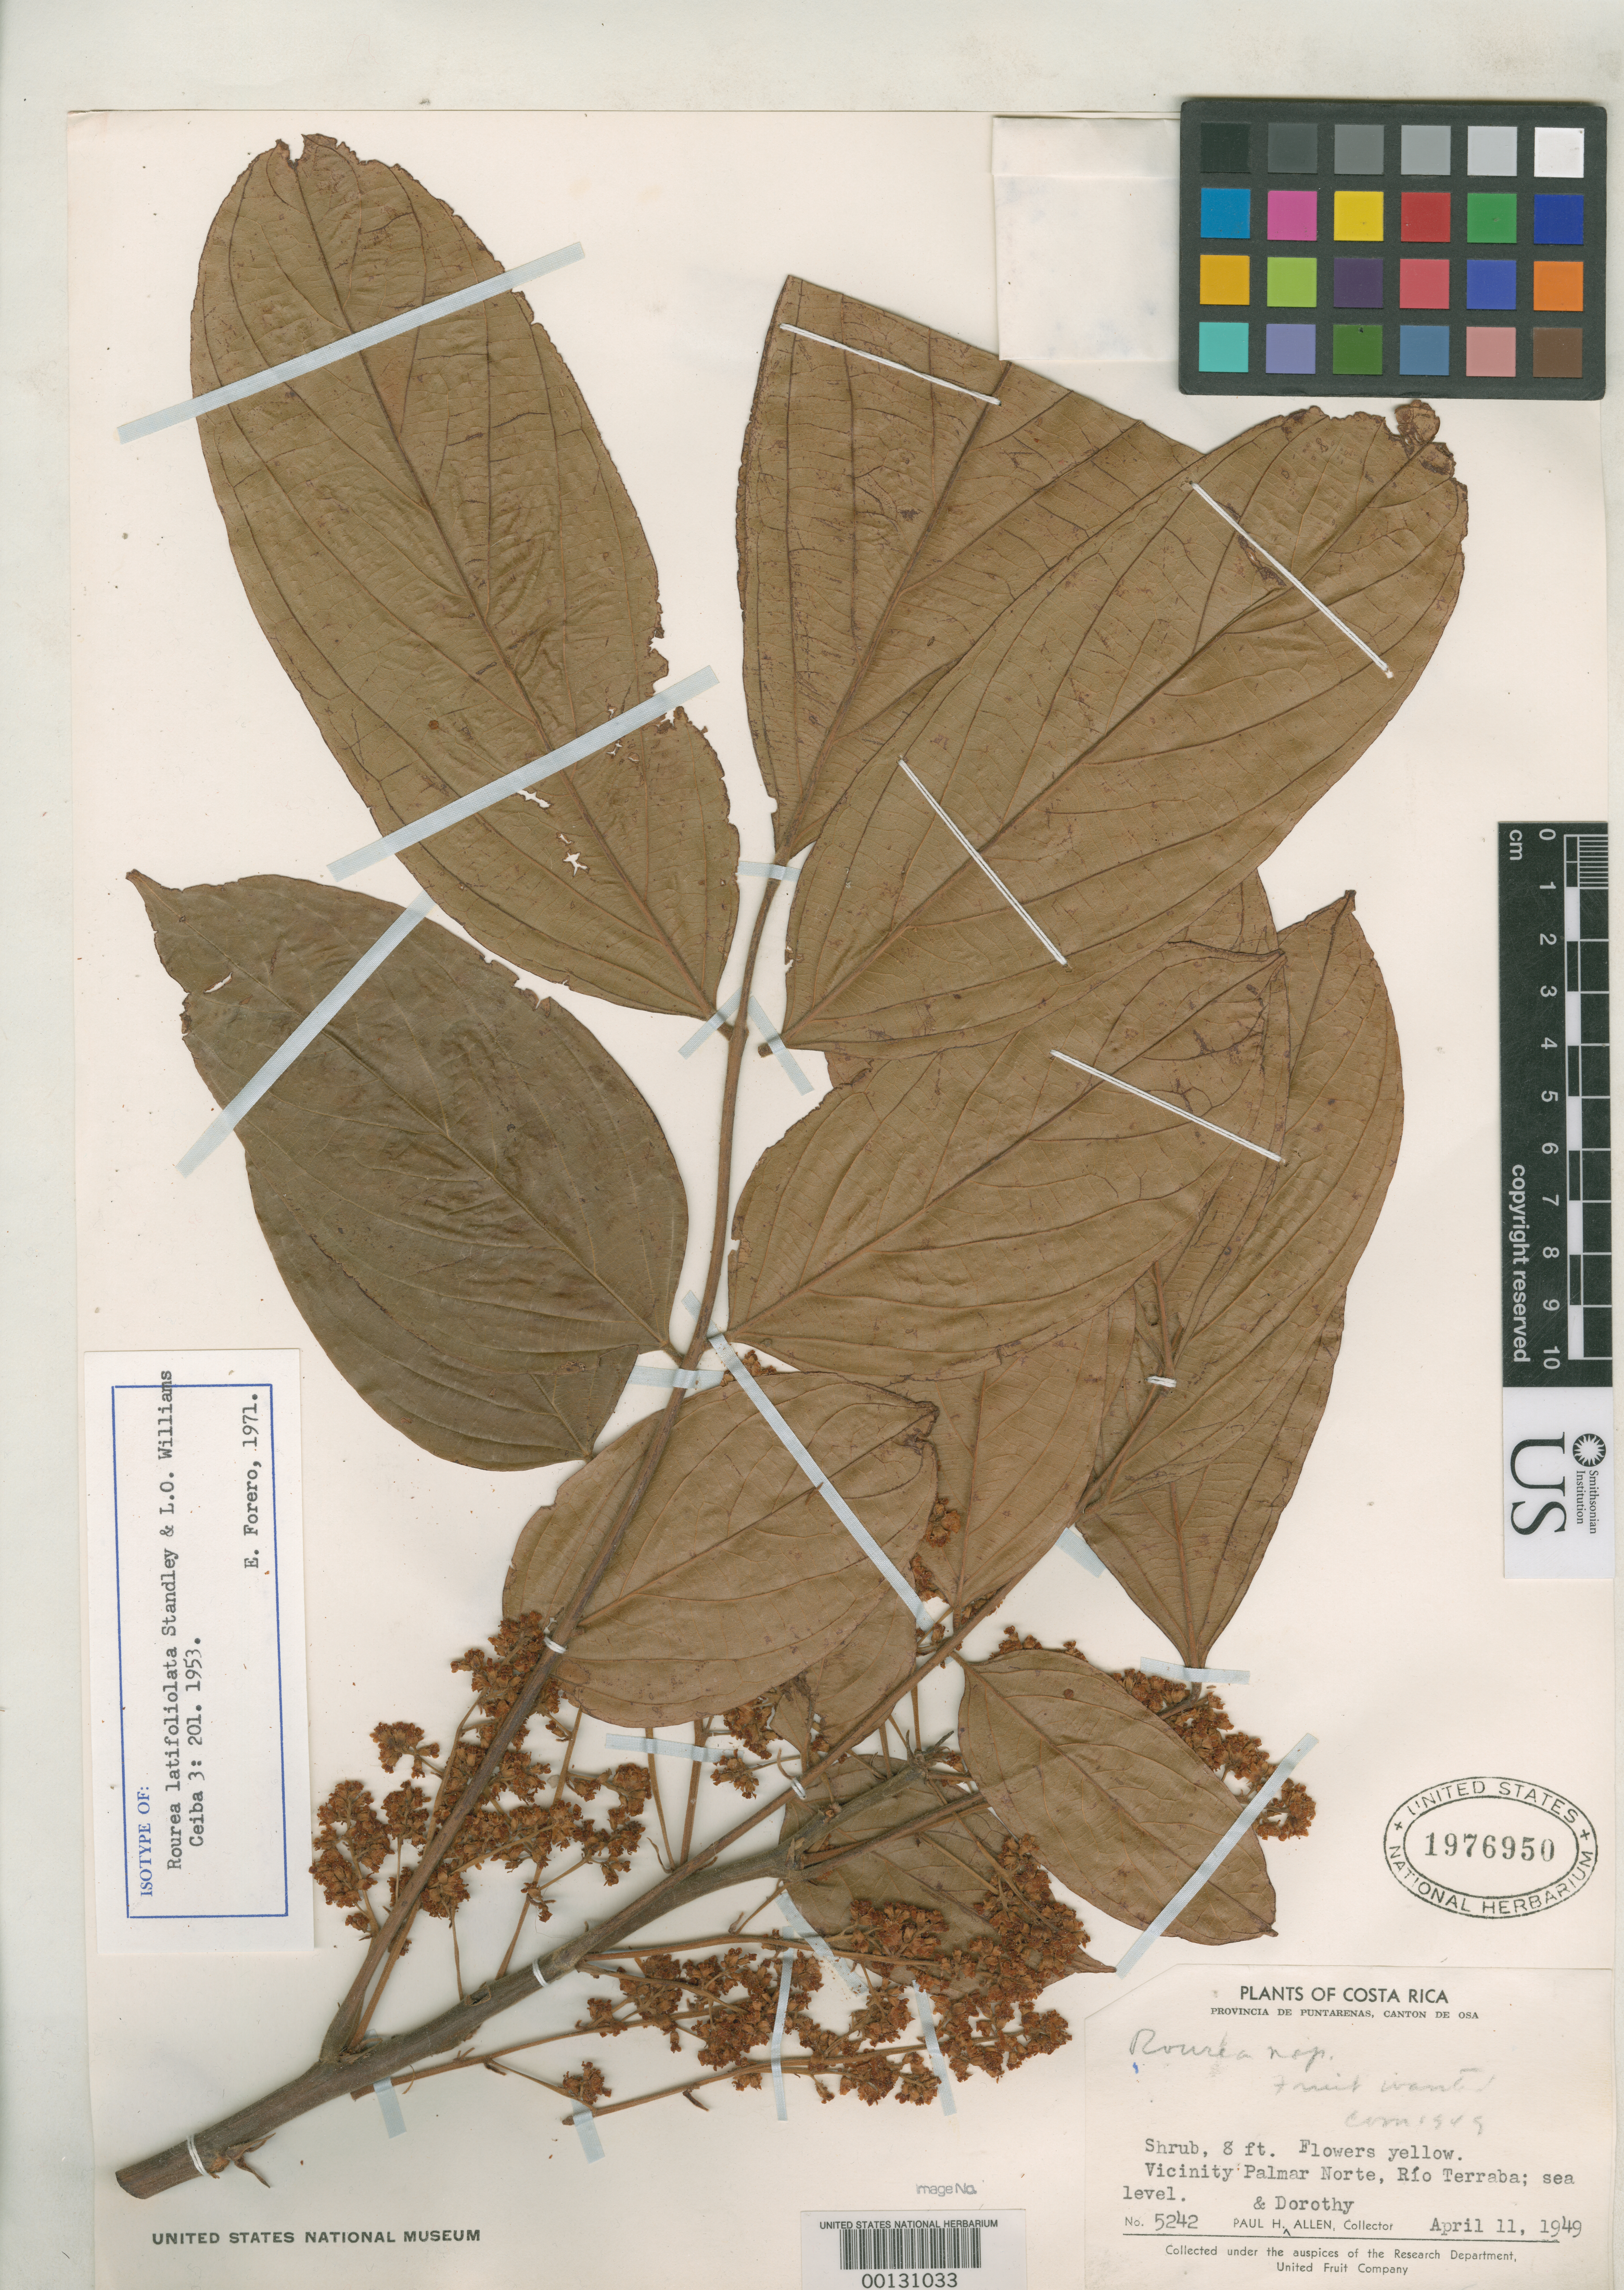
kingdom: Plantae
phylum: Tracheophyta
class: Magnoliopsida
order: Oxalidales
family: Connaraceae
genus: Rourea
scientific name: Rourea latifoliolata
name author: Standl. & L.O. Williams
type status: Isotype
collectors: P. H. Allen & D. O. Allen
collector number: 5242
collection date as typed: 11 Apr 1949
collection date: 1949-04-11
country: Costa Rica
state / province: Puntarenas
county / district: Osa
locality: Vicinity of Palmar Norte.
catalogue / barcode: US 1976950